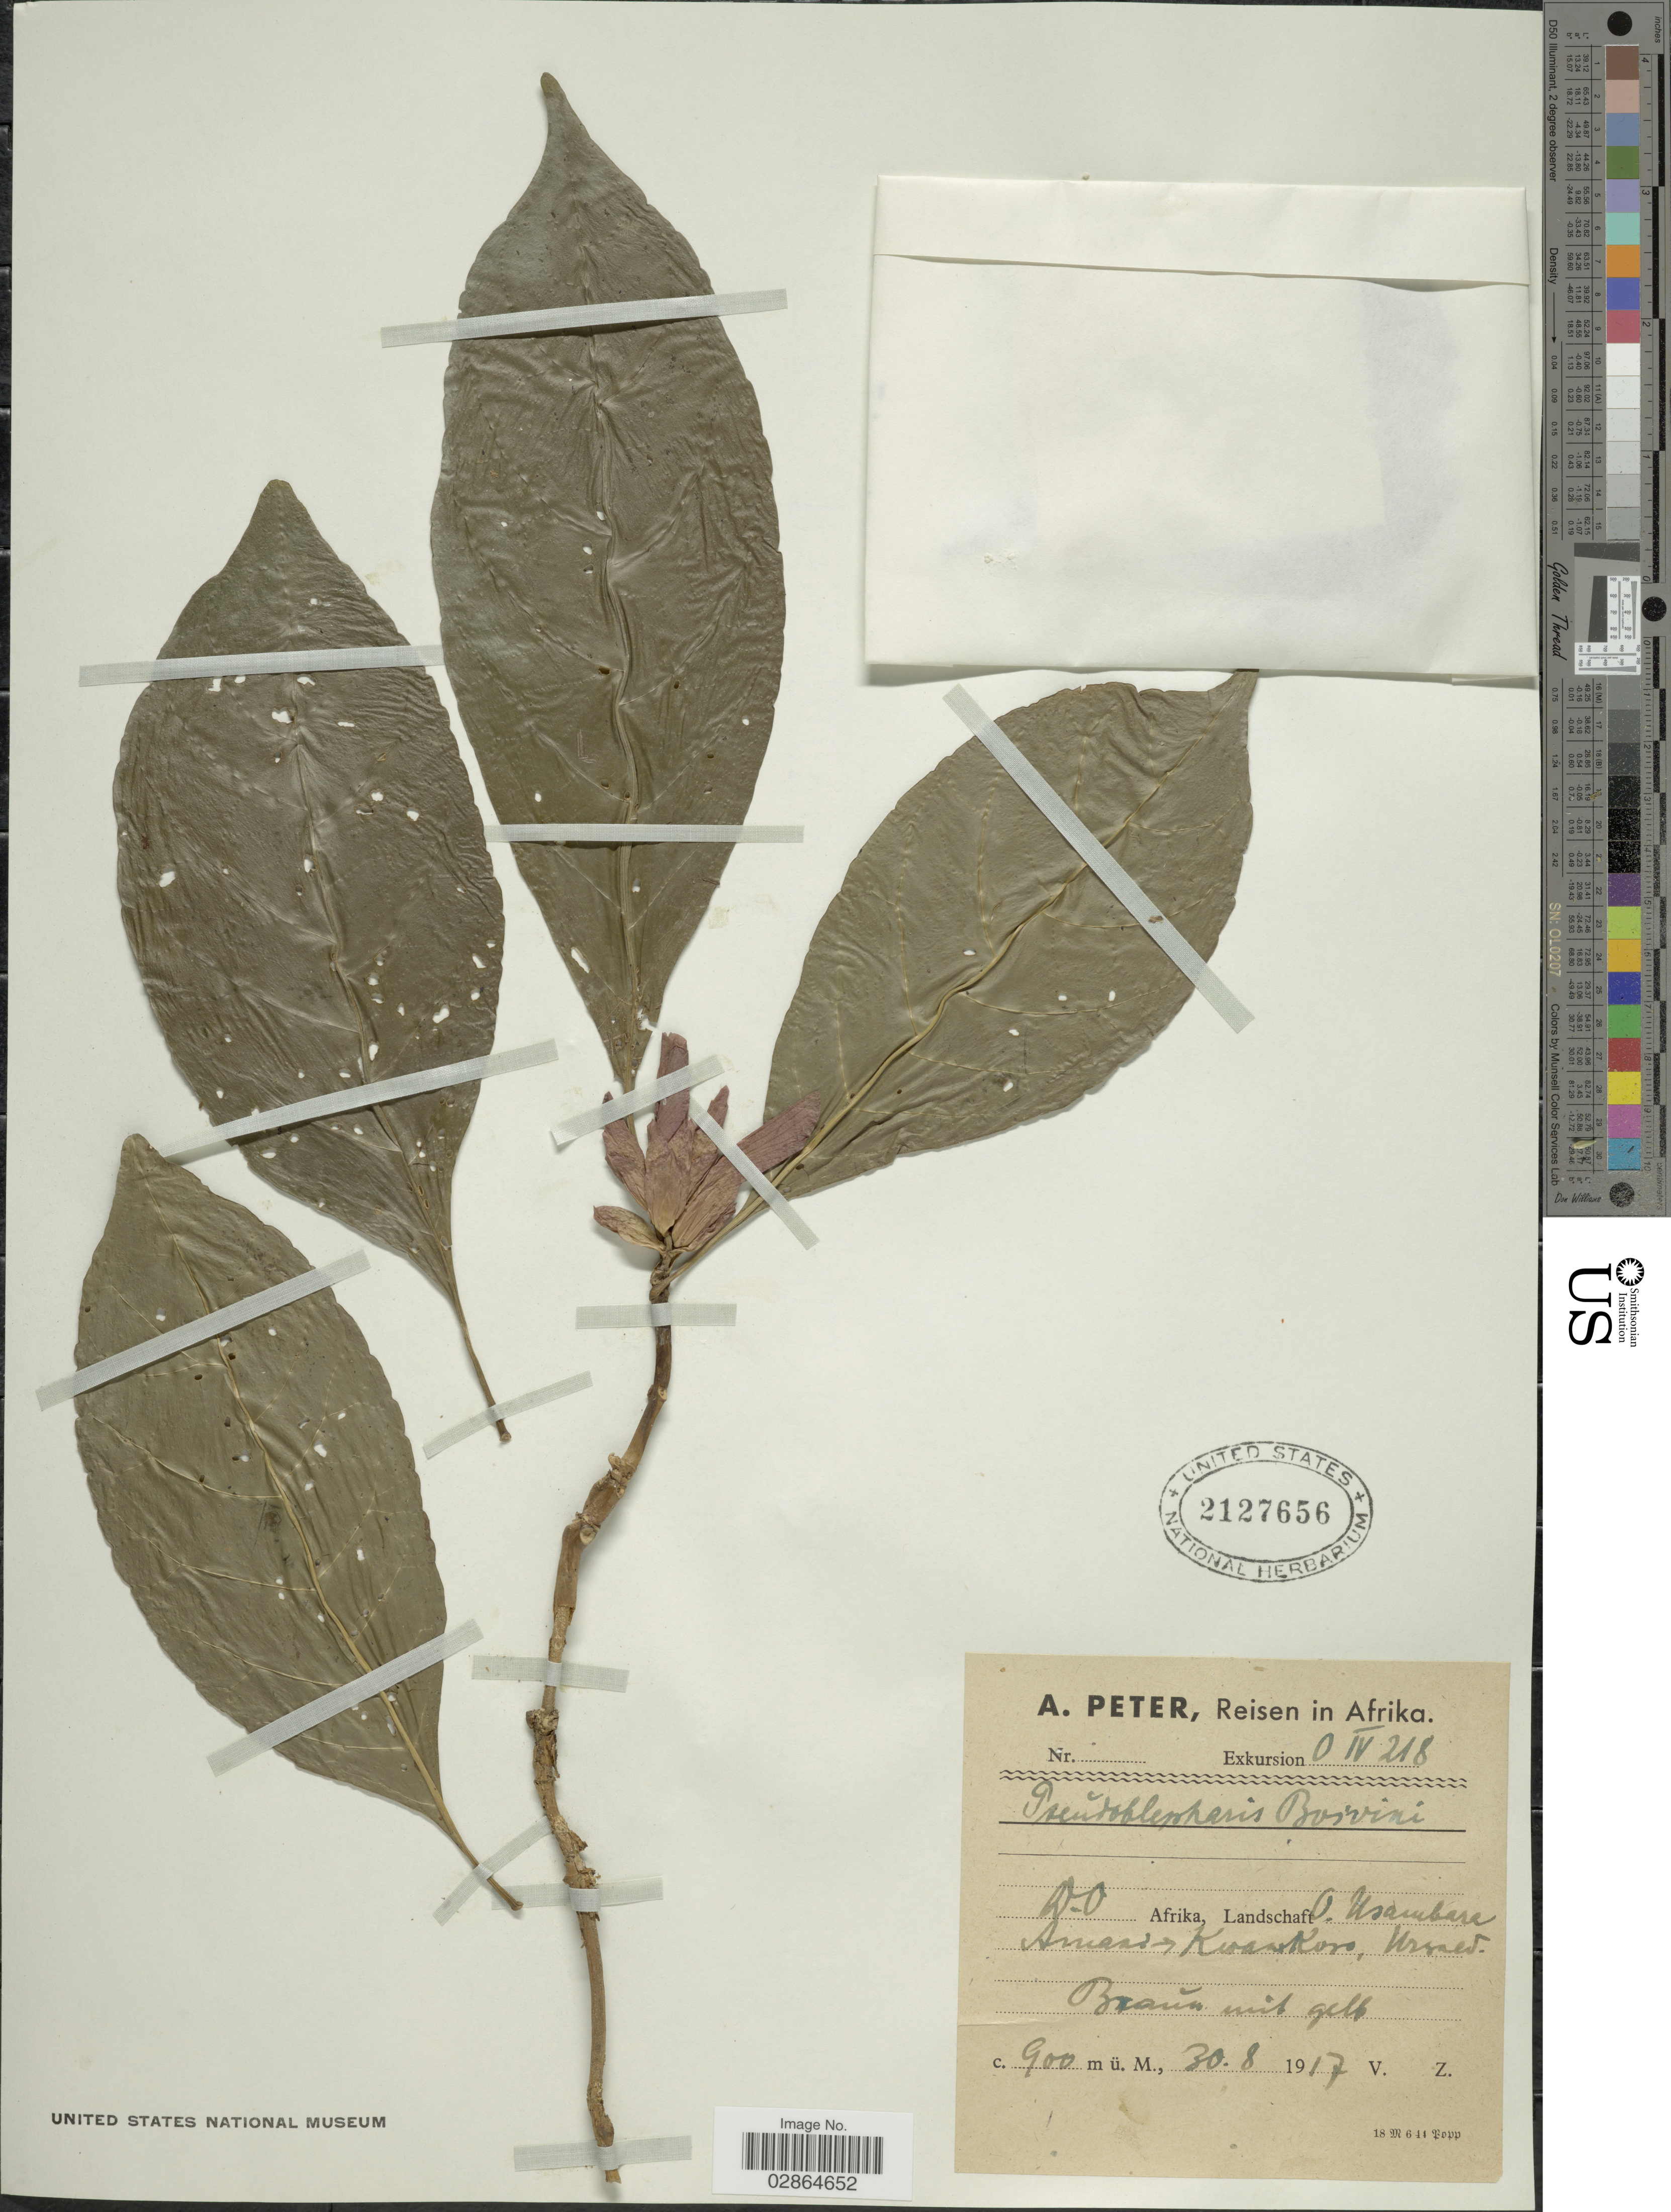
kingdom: Plantae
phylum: Tracheophyta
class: Magnoliopsida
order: Lamiales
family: Acanthaceae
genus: Sclerochiton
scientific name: Sclerochiton boivinii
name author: (Baill.) C.B. Clarke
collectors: A. Peter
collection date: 1917-08-30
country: Tanzania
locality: D.O. Afrika, Landschaft O. Usambara, Amani - Kwankoro, Urwald.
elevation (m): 900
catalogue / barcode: US 2127656